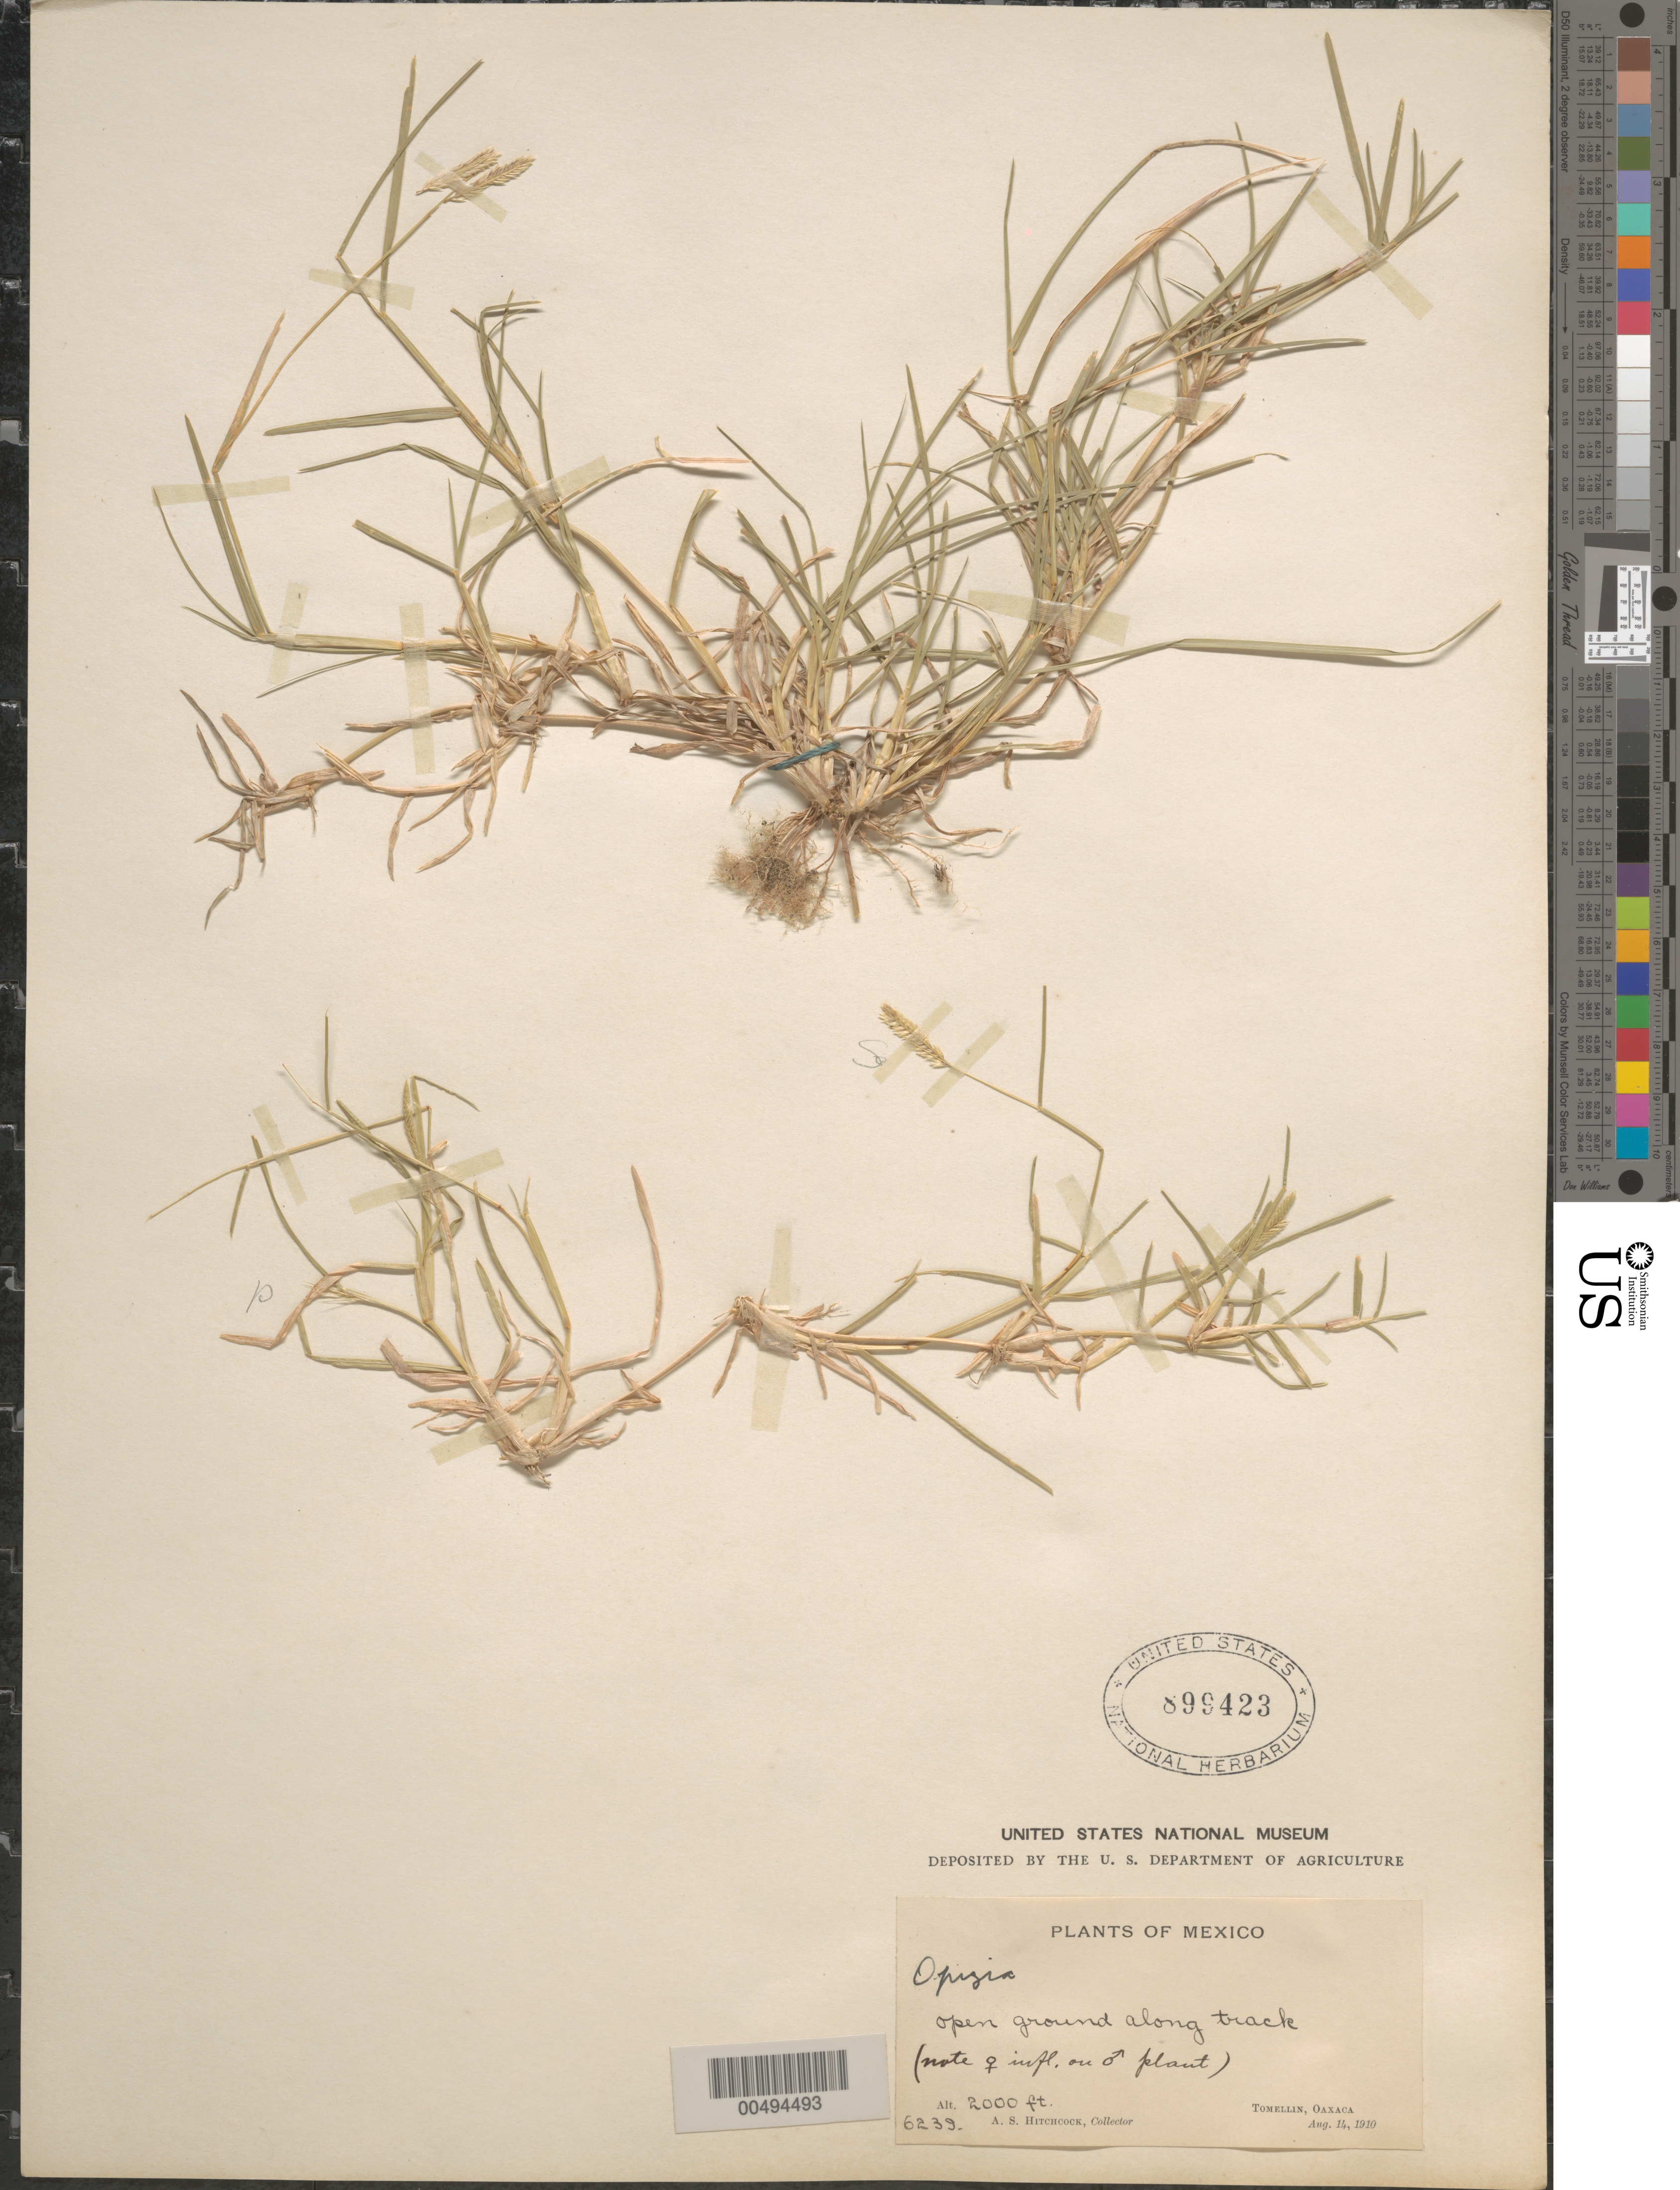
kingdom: Plantae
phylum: Tracheophyta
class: Liliopsida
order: Poales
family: Poaceae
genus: Opizia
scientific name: Opizia stolonifera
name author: J. Presl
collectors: A. S. Hitchcock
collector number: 6239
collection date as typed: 14 Aug 1910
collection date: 1910-08-14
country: Mexico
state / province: Oaxaca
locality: Tomellin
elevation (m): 610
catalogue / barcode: US 899423